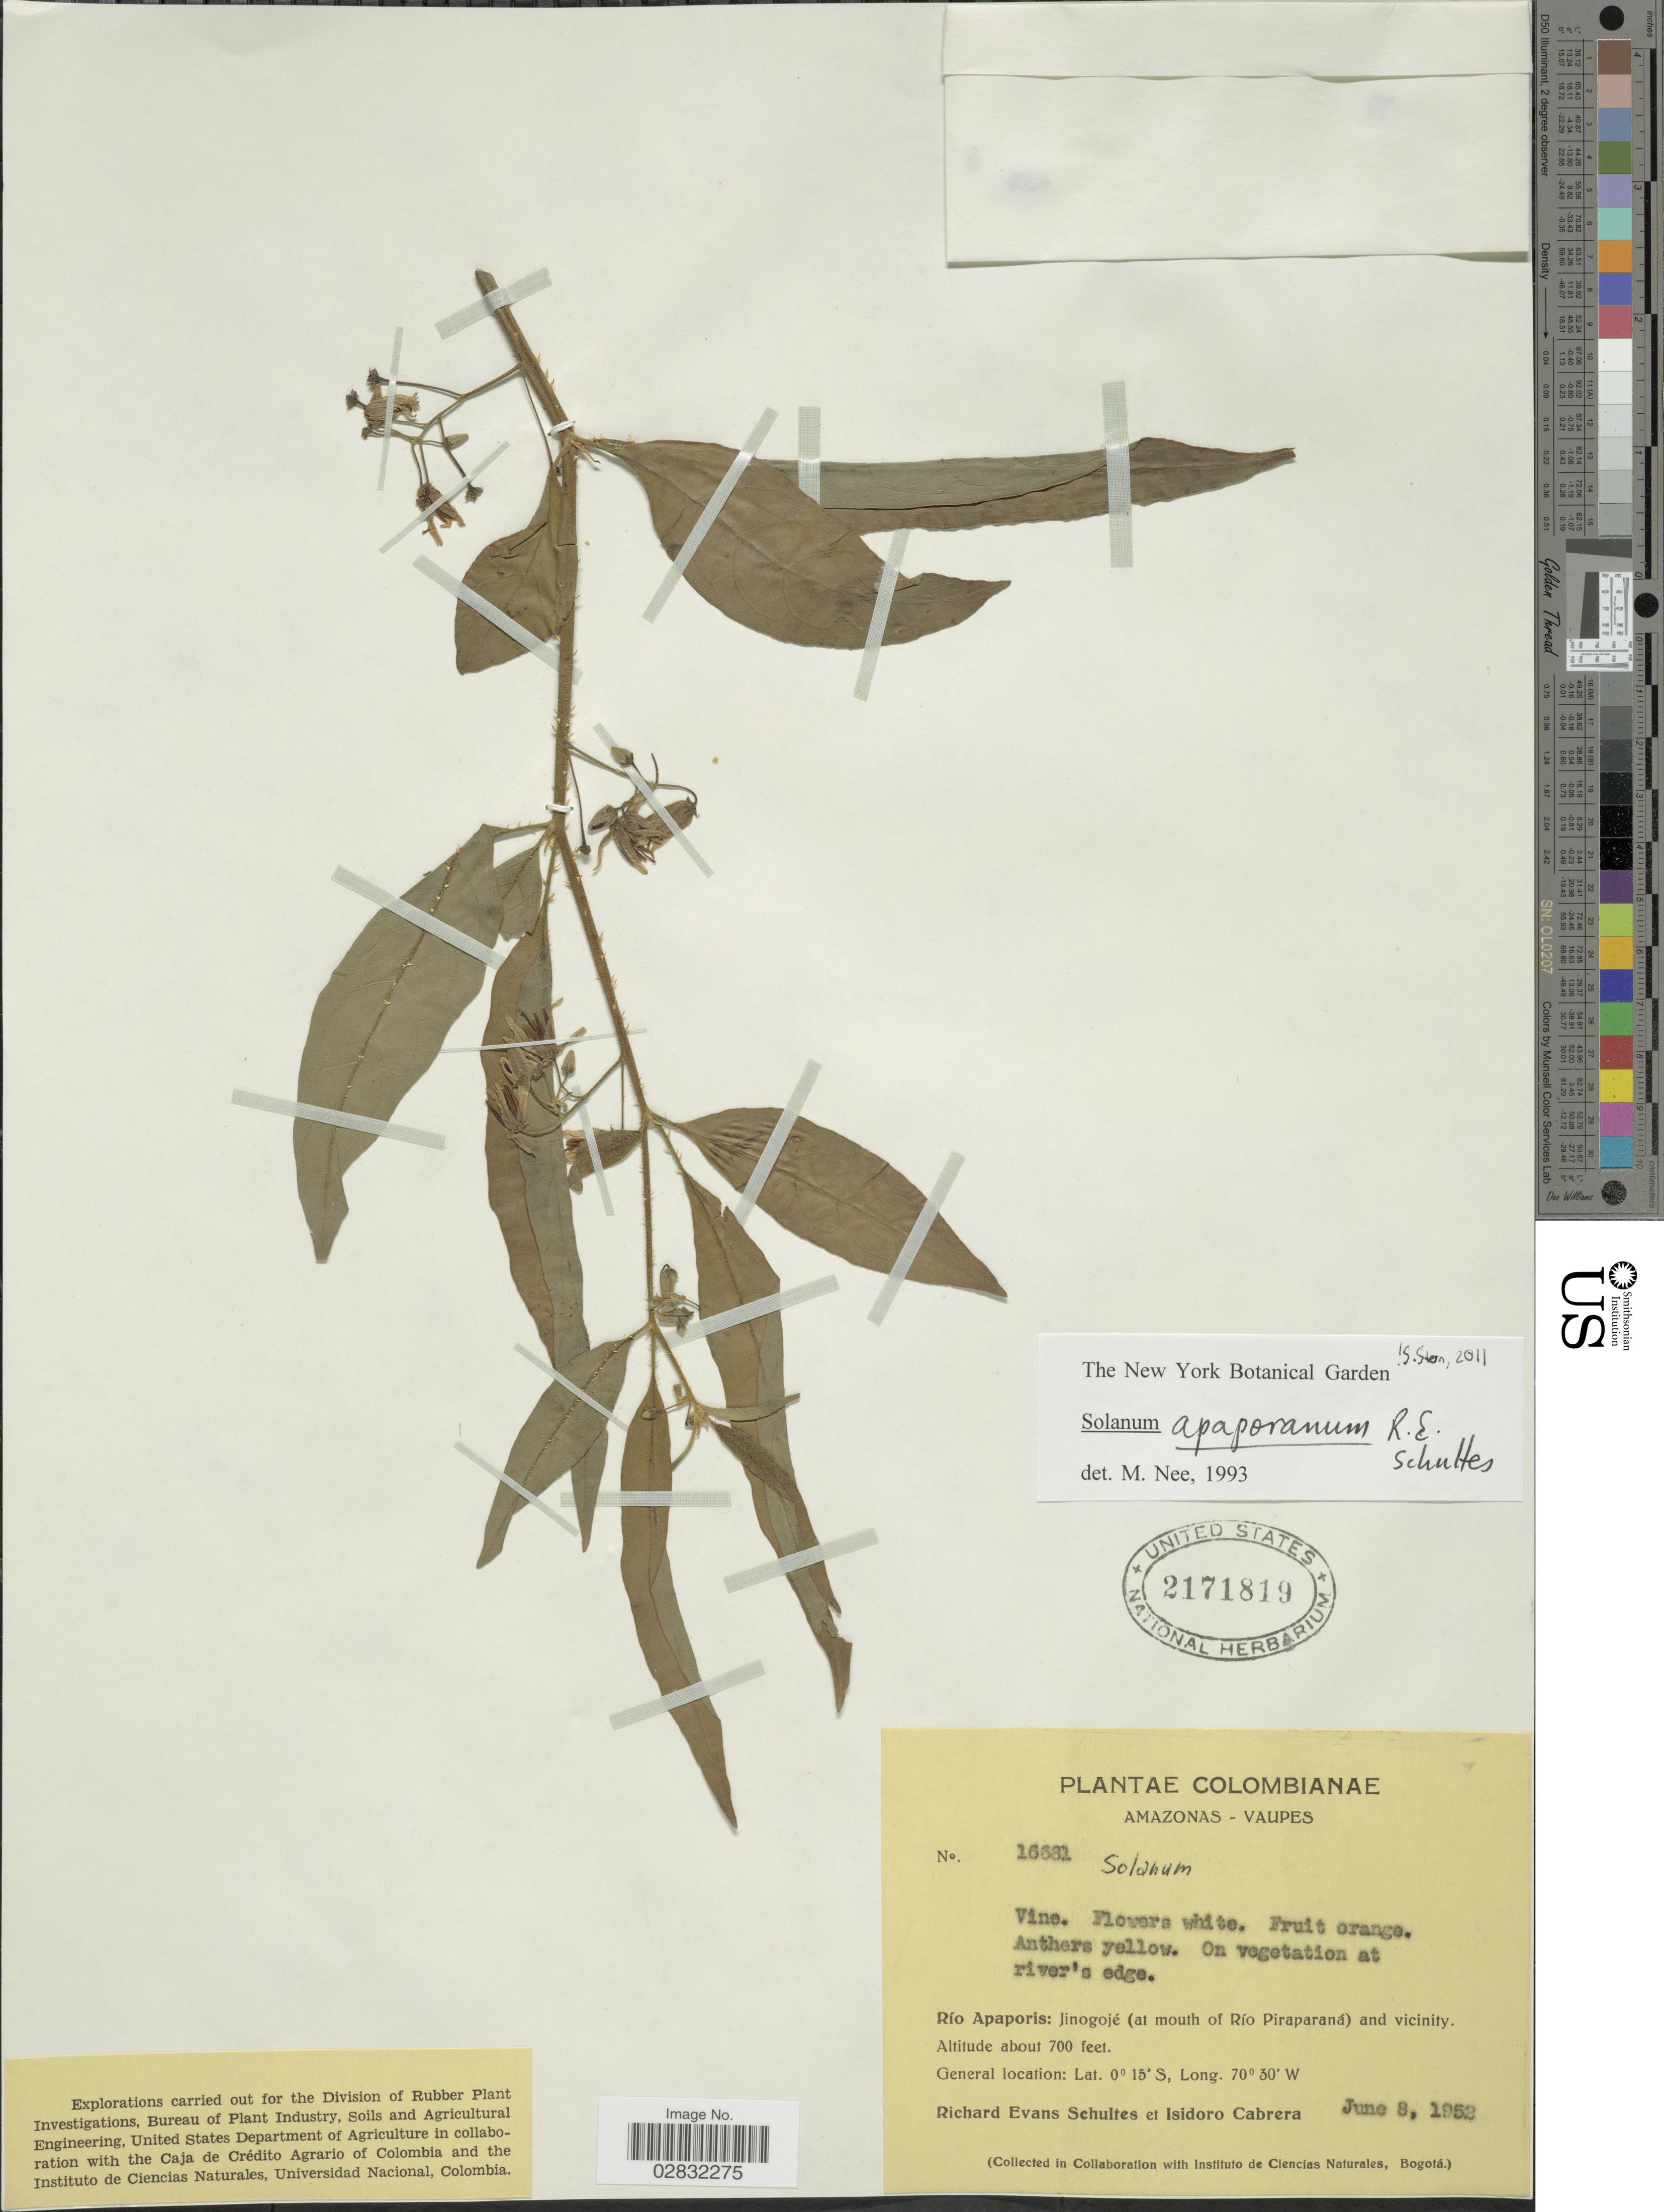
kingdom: Plantae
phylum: Tracheophyta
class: Magnoliopsida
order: Solanales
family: Solanaceae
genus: Solanum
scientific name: Solanum apaporanum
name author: R.E. Schult.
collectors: R. E. Schultes & I. Cabrera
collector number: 16681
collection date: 1952-06-08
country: Colombia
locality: Amazonas - Vaupes, Río Apaporis: Jinogojé (at mouth of Río Pirapanará) and vicinity.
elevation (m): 213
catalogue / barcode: US 2171819